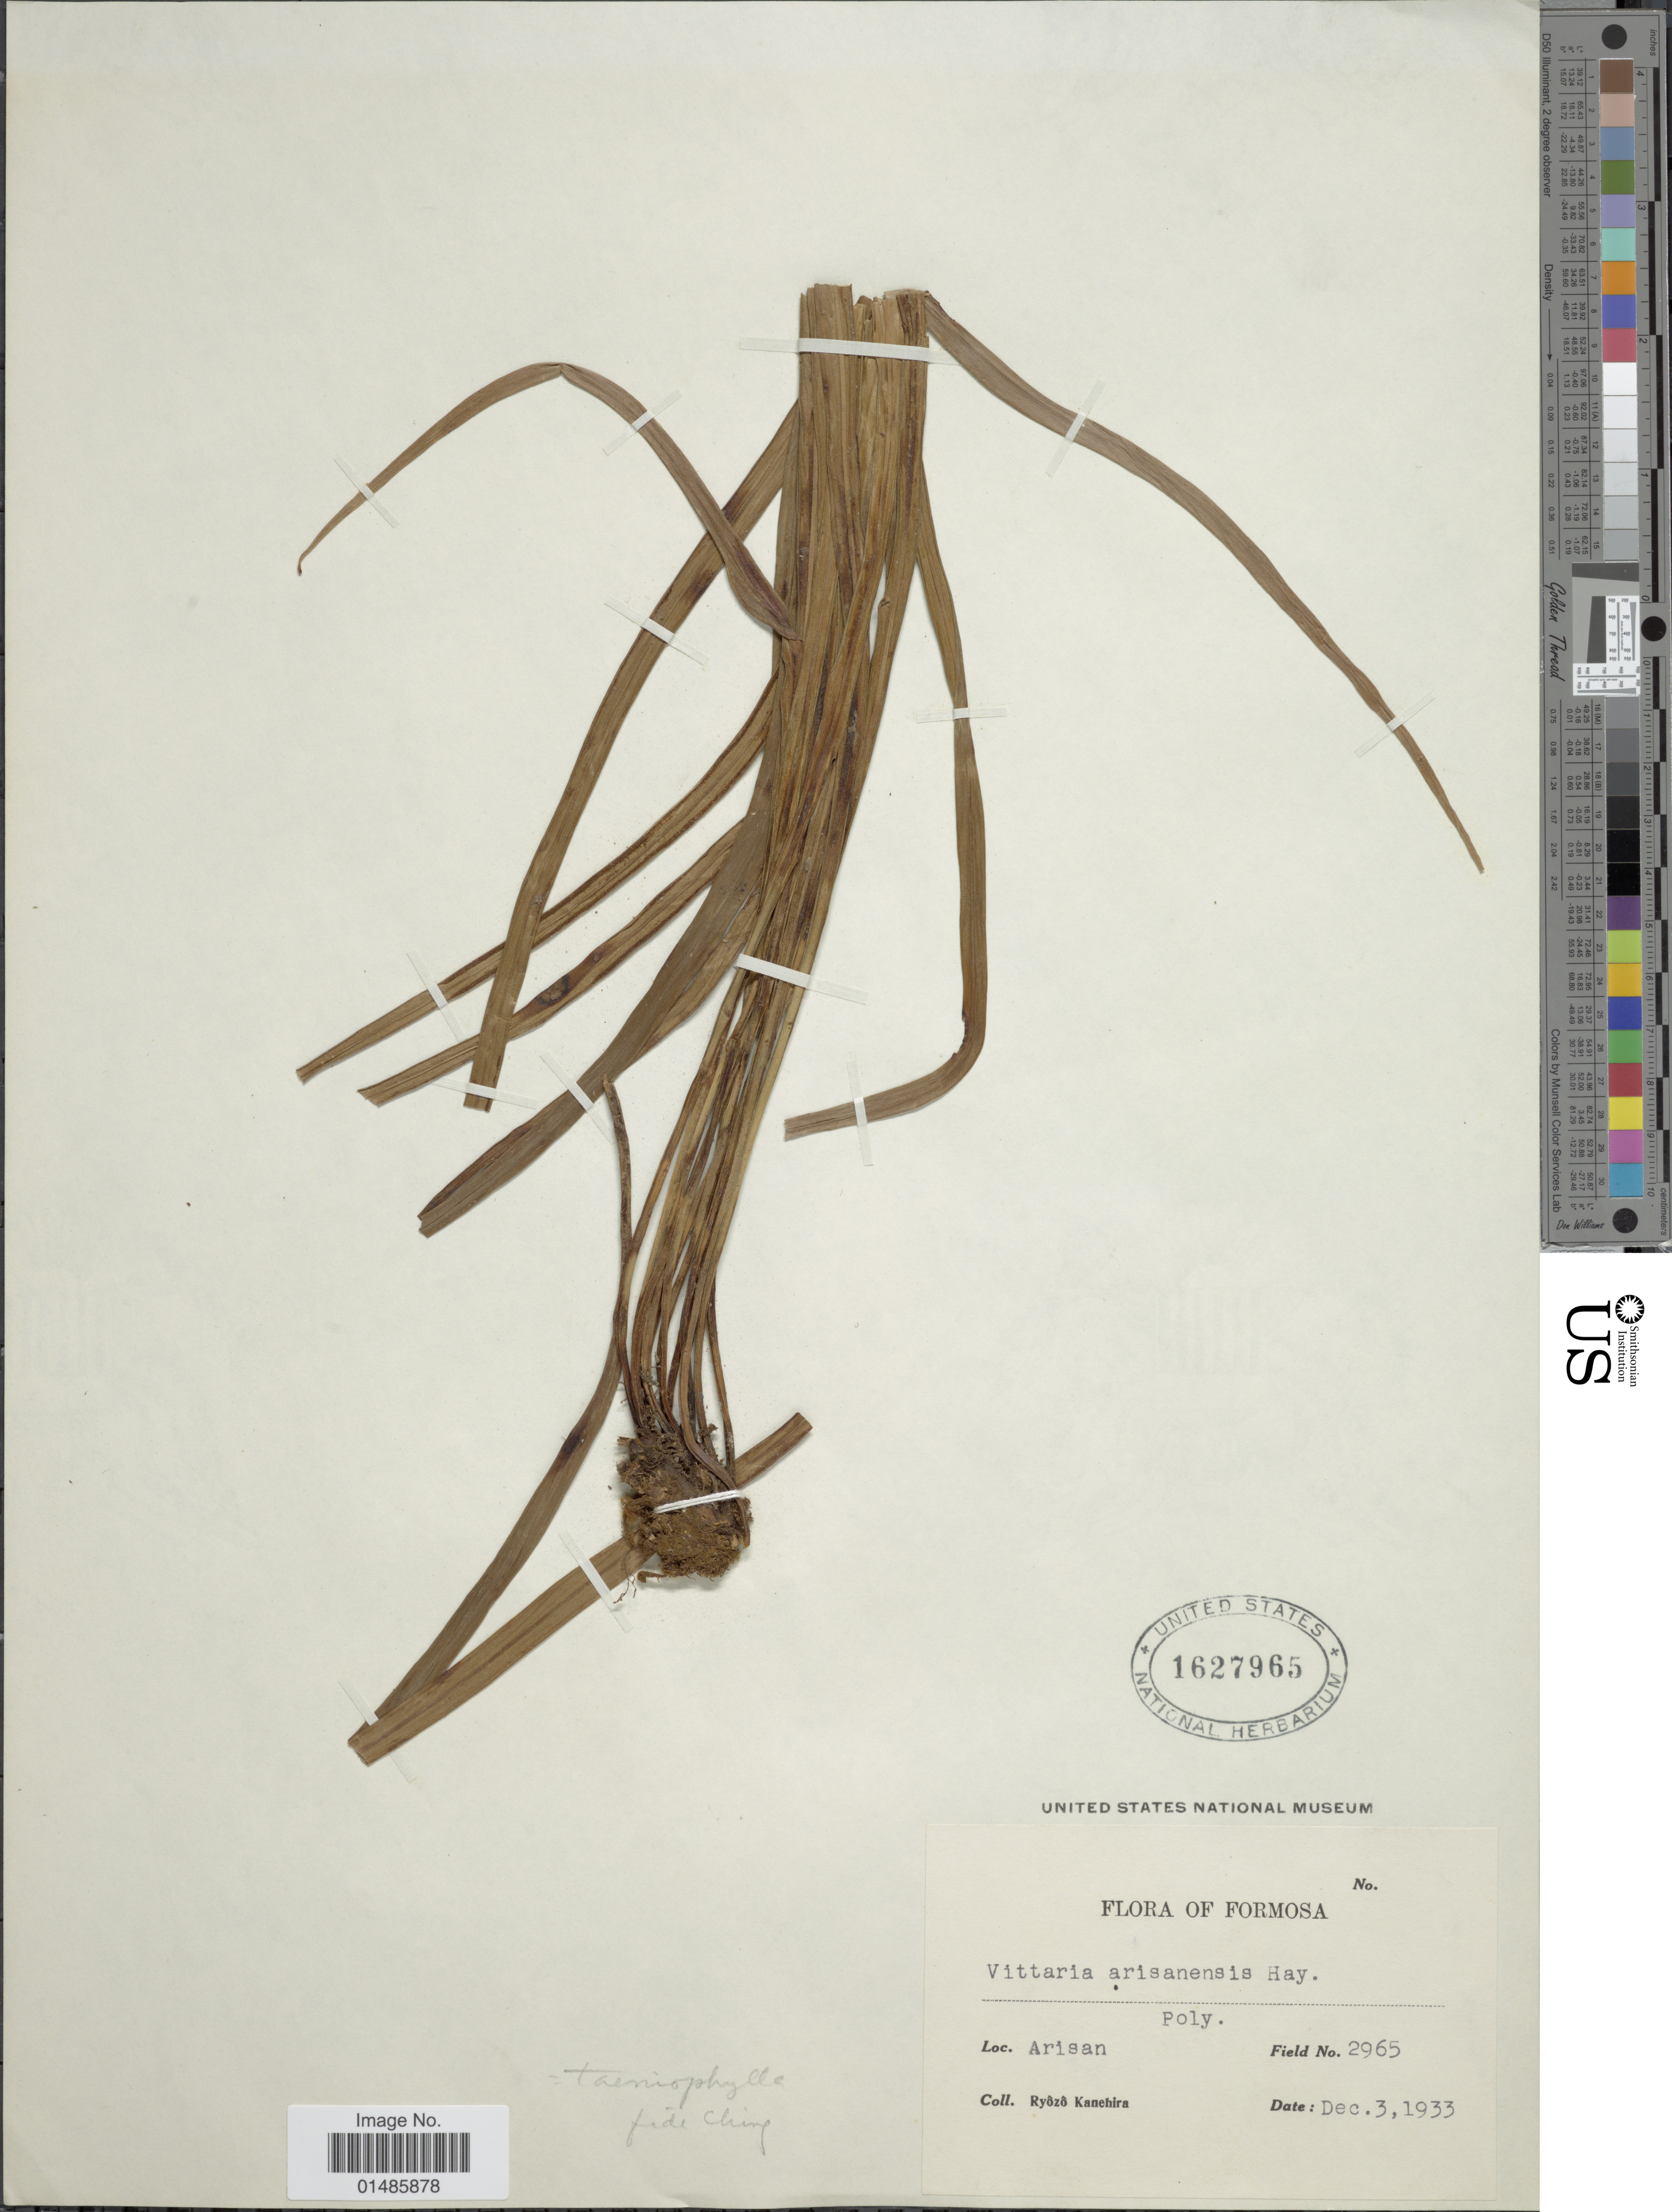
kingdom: Plantae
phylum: Tracheophyta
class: Polypodiopsida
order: Polypodiales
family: Pteridaceae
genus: Haplopteris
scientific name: Haplopteris taeniophylla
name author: (Copel.) E.H. Crane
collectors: R. Kanehira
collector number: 2965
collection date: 1933-12-03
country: Taiwan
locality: Formosa. Arisan.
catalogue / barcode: US 1627965